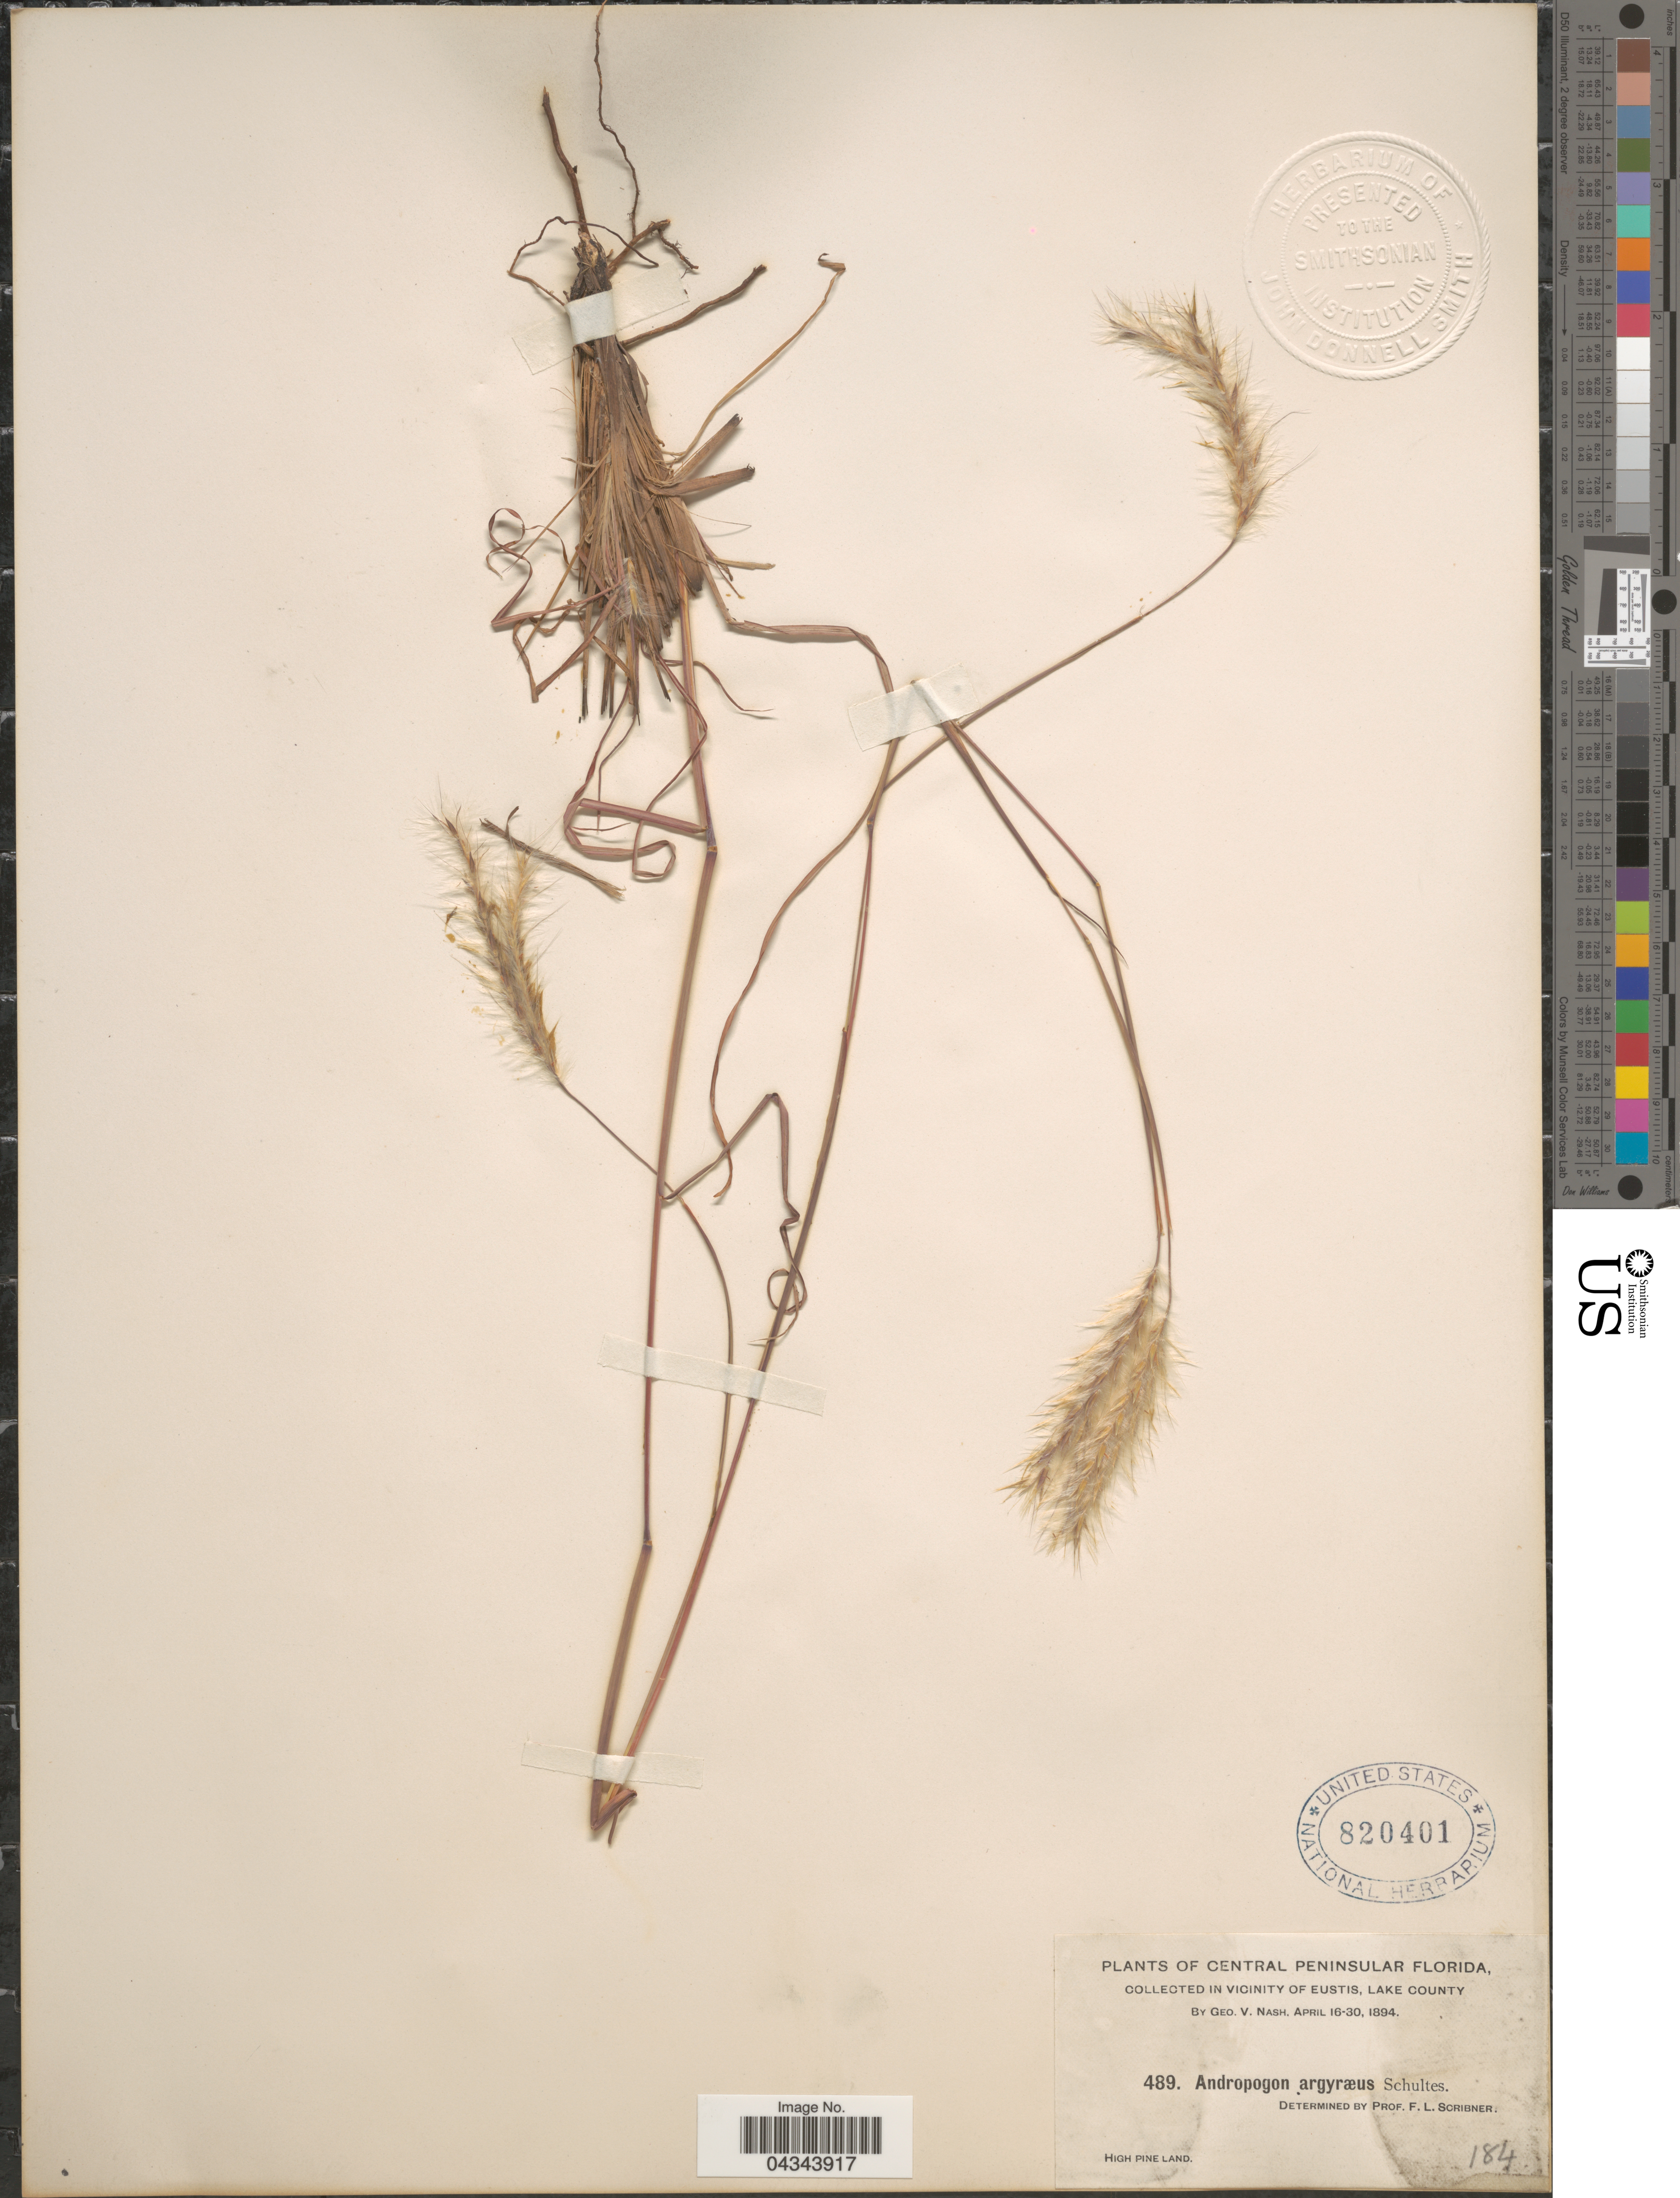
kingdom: Plantae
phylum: Tracheophyta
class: Liliopsida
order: Poales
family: Poaceae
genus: Andropogon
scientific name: Andropogon ternarius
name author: Michx.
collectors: G. V. Nash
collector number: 489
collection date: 1894-04-16/1894-04-30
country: United States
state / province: Florida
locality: Central Peninsular Florida. In vicinity of Eustis, Lake County.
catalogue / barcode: US 820401